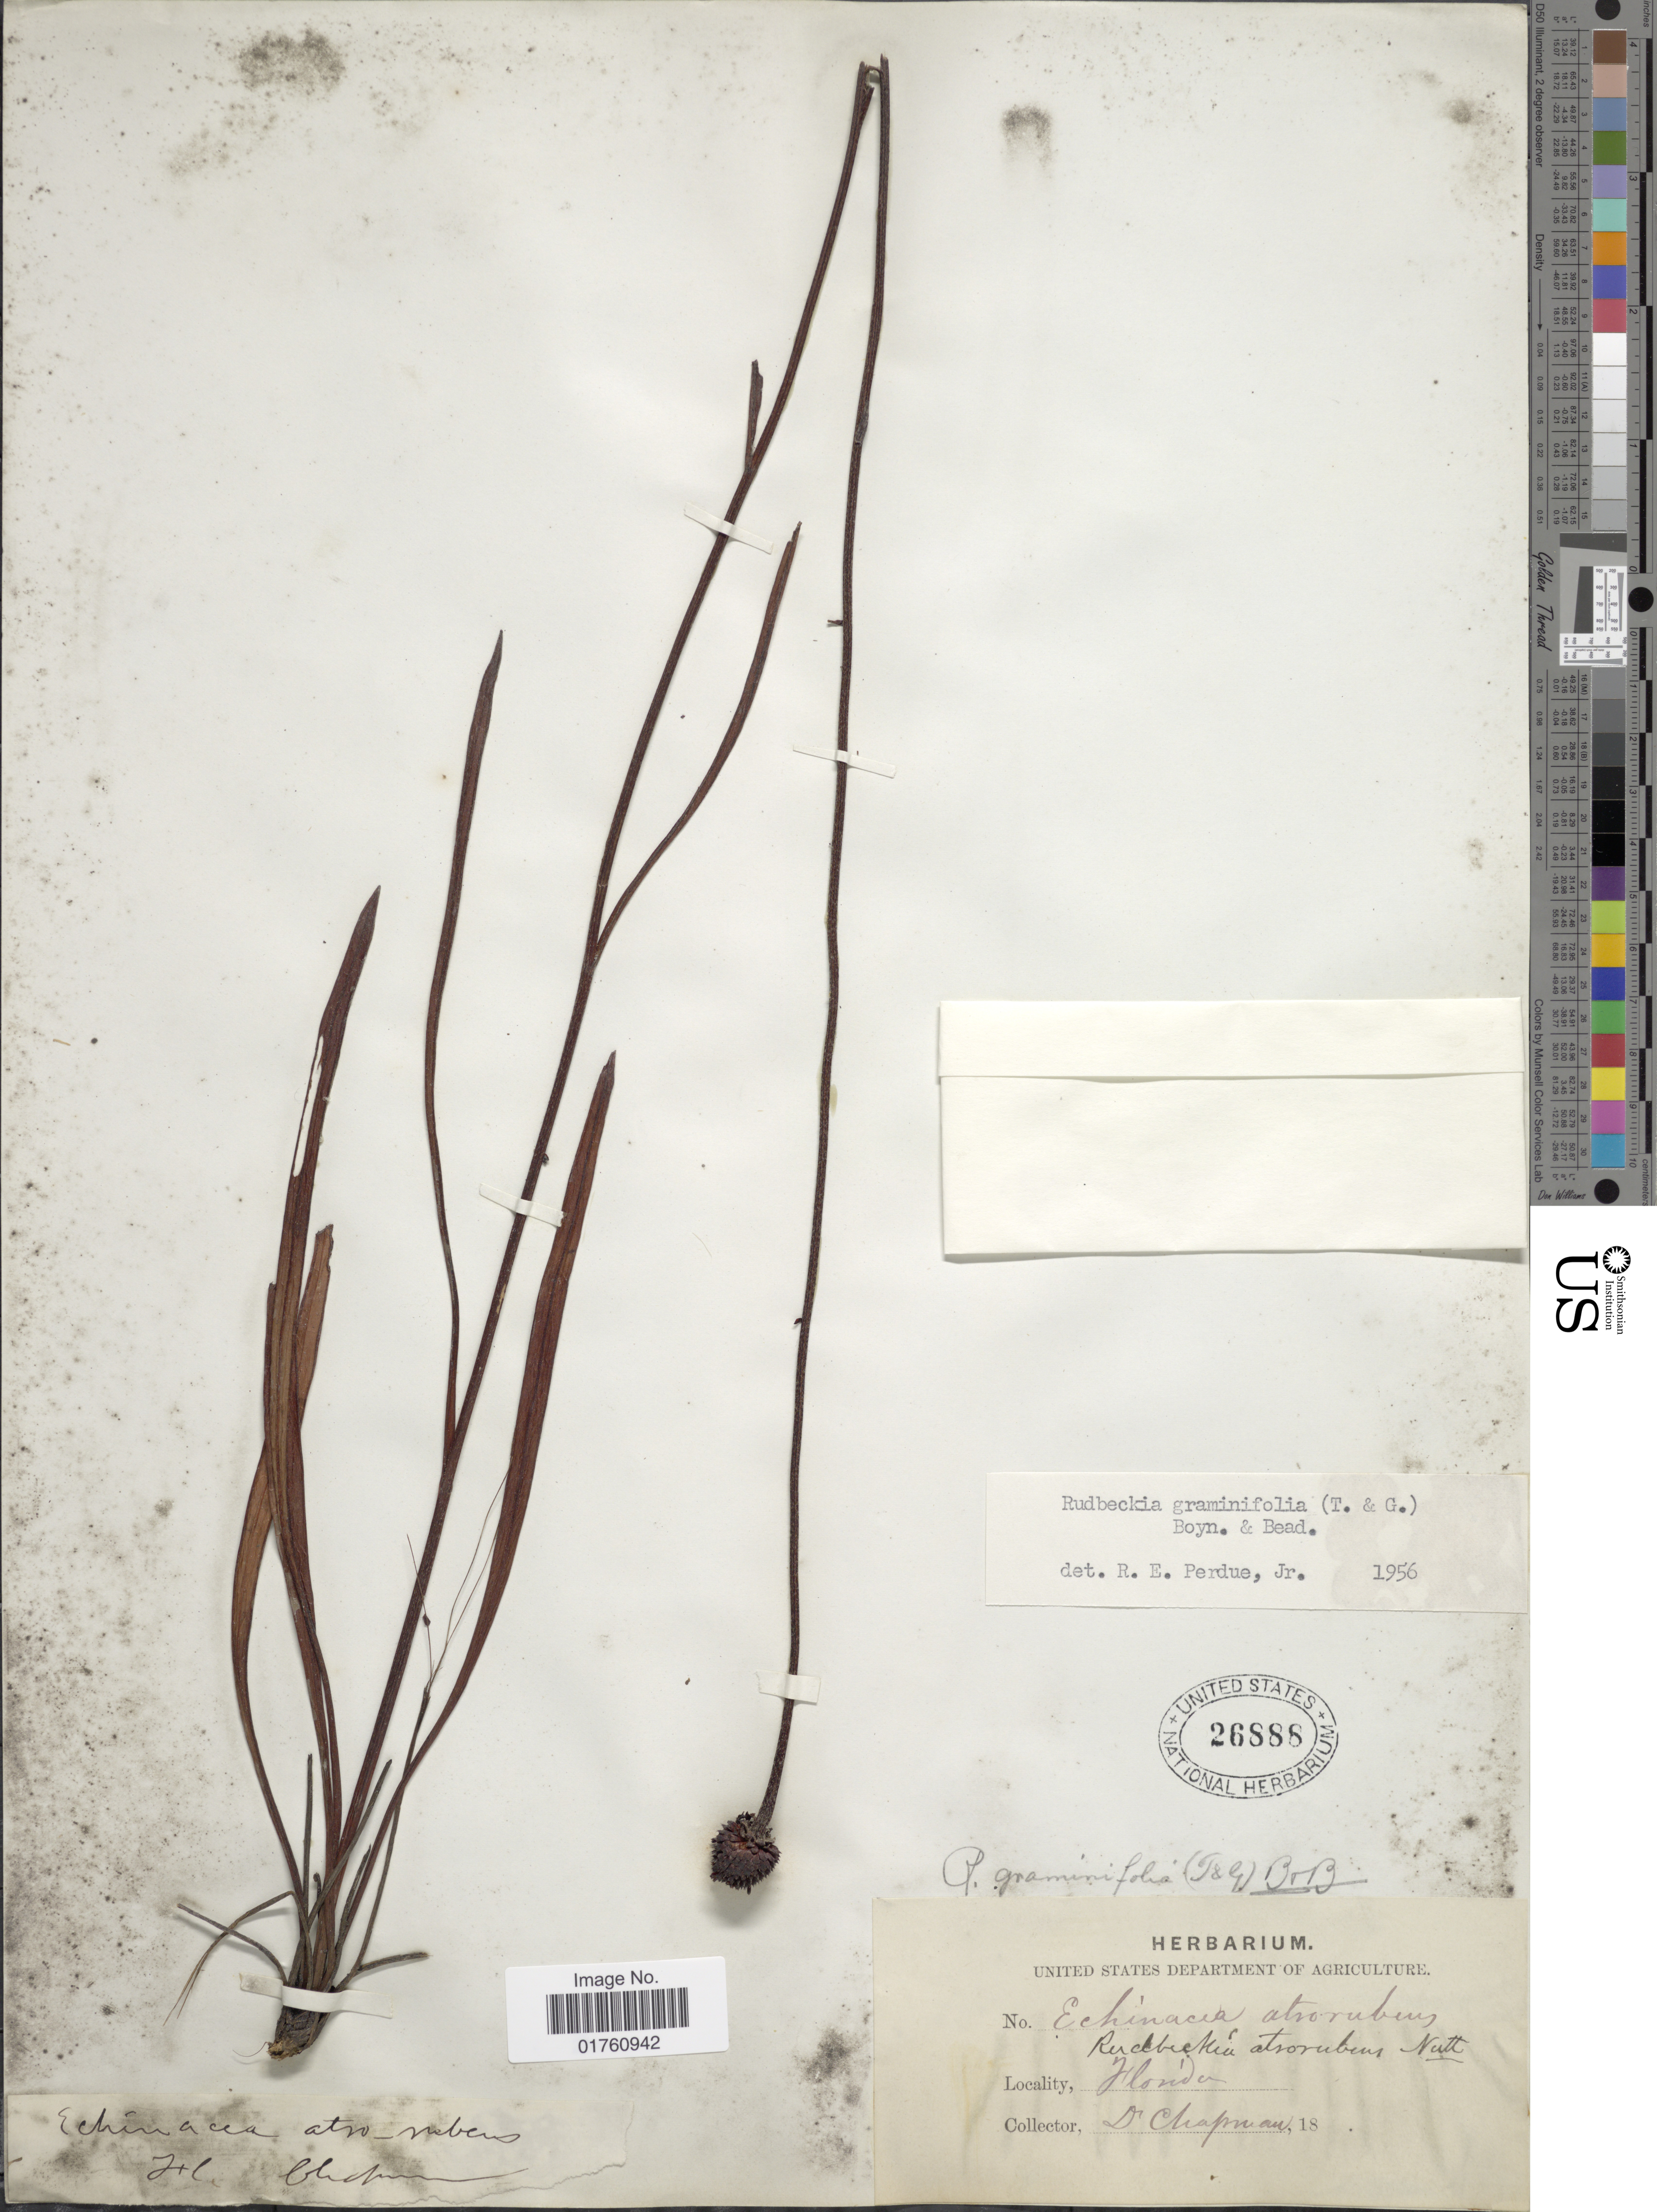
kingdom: Plantae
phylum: Tracheophyta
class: Magnoliopsida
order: Asterales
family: Asteraceae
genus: Rudbeckia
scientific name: Rudbeckia graminifolia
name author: (Torr. & A. Gray) C.L. Boynton & Beadle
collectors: A. Chapman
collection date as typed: Transcribed d/m/y: //18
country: United States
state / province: Florida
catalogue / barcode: US 26888